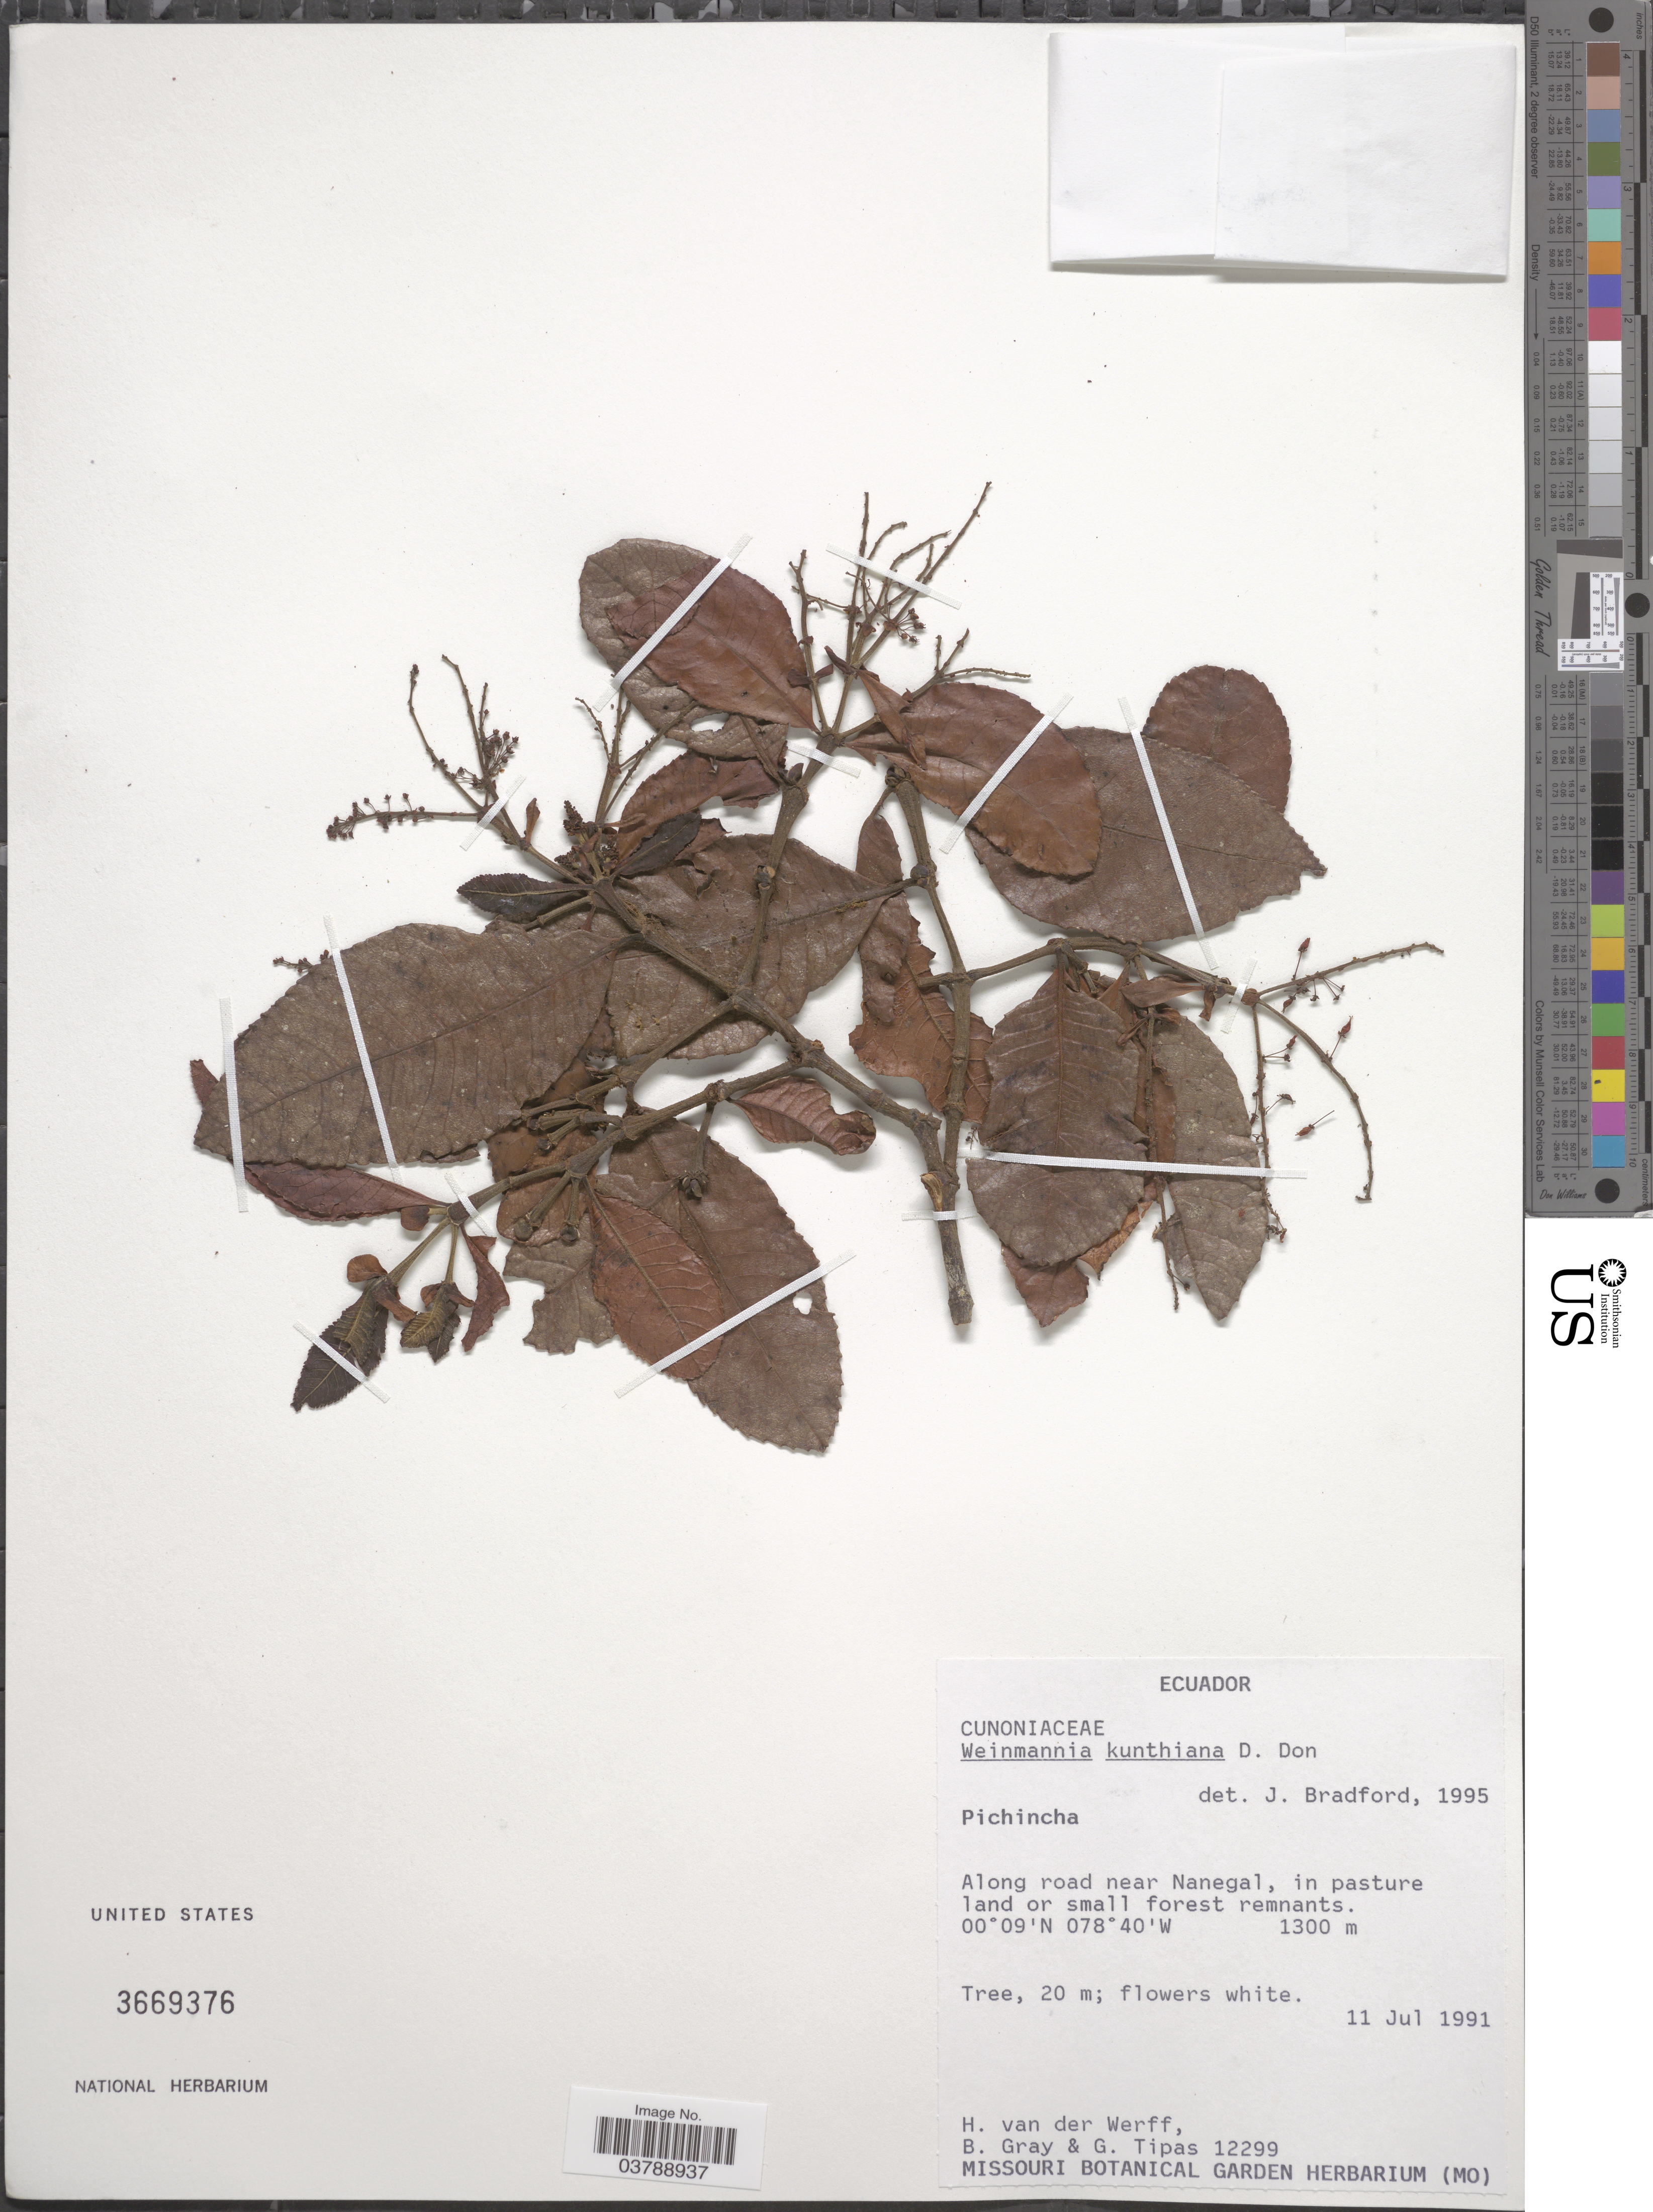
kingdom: Plantae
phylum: Tracheophyta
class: Magnoliopsida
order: Oxalidales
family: Cunoniaceae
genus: Weinmannia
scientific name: Weinmannia balbisiana var. kunthiana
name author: (D. Don) Cuatrec.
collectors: H. van der Werff, B. Gray & G. Tipas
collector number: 12299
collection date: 1991-07-11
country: Ecuador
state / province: Pichincha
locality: Along road near Nanegal.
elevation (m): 1300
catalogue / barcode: US 3669376